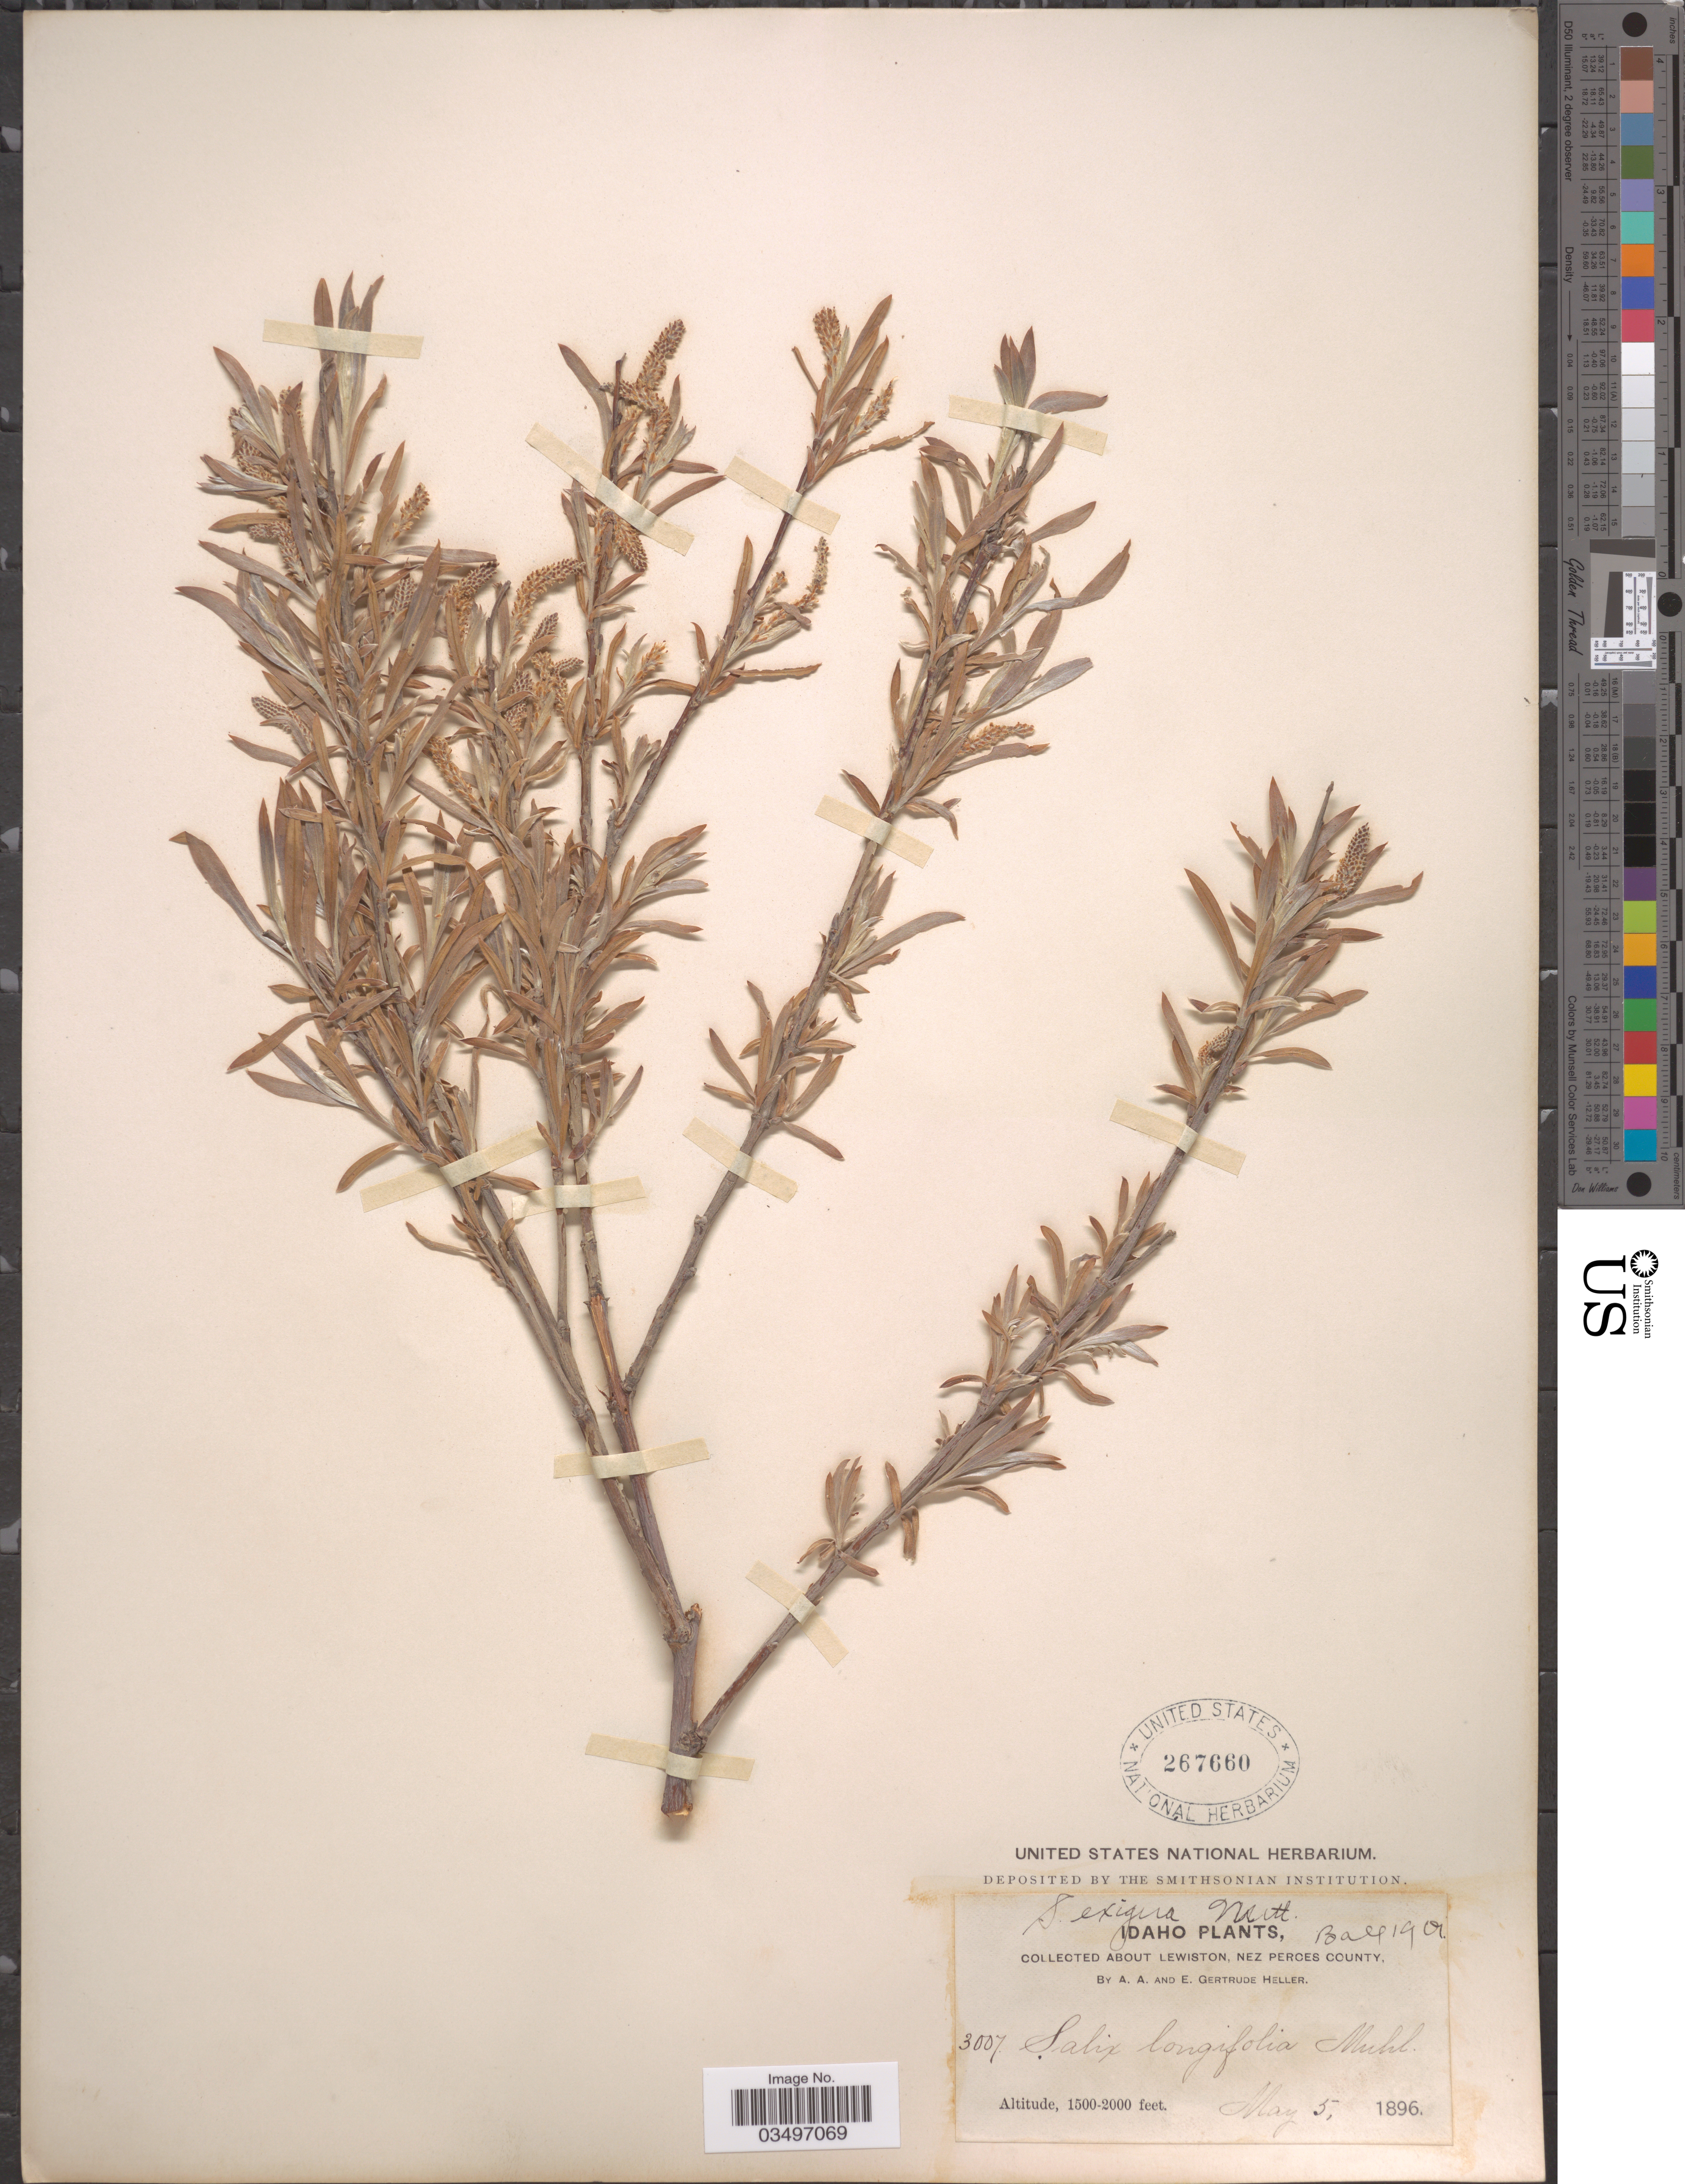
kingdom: Plantae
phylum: Tracheophyta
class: Magnoliopsida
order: Malpighiales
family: Salicaceae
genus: Salix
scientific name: Salix exigua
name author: Nutt.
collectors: A. A. Heller & E. G. Heller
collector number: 3007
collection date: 1896-05-05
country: United States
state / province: Idaho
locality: About Lewiston, Nez Perces County.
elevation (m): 457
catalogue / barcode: US 267660